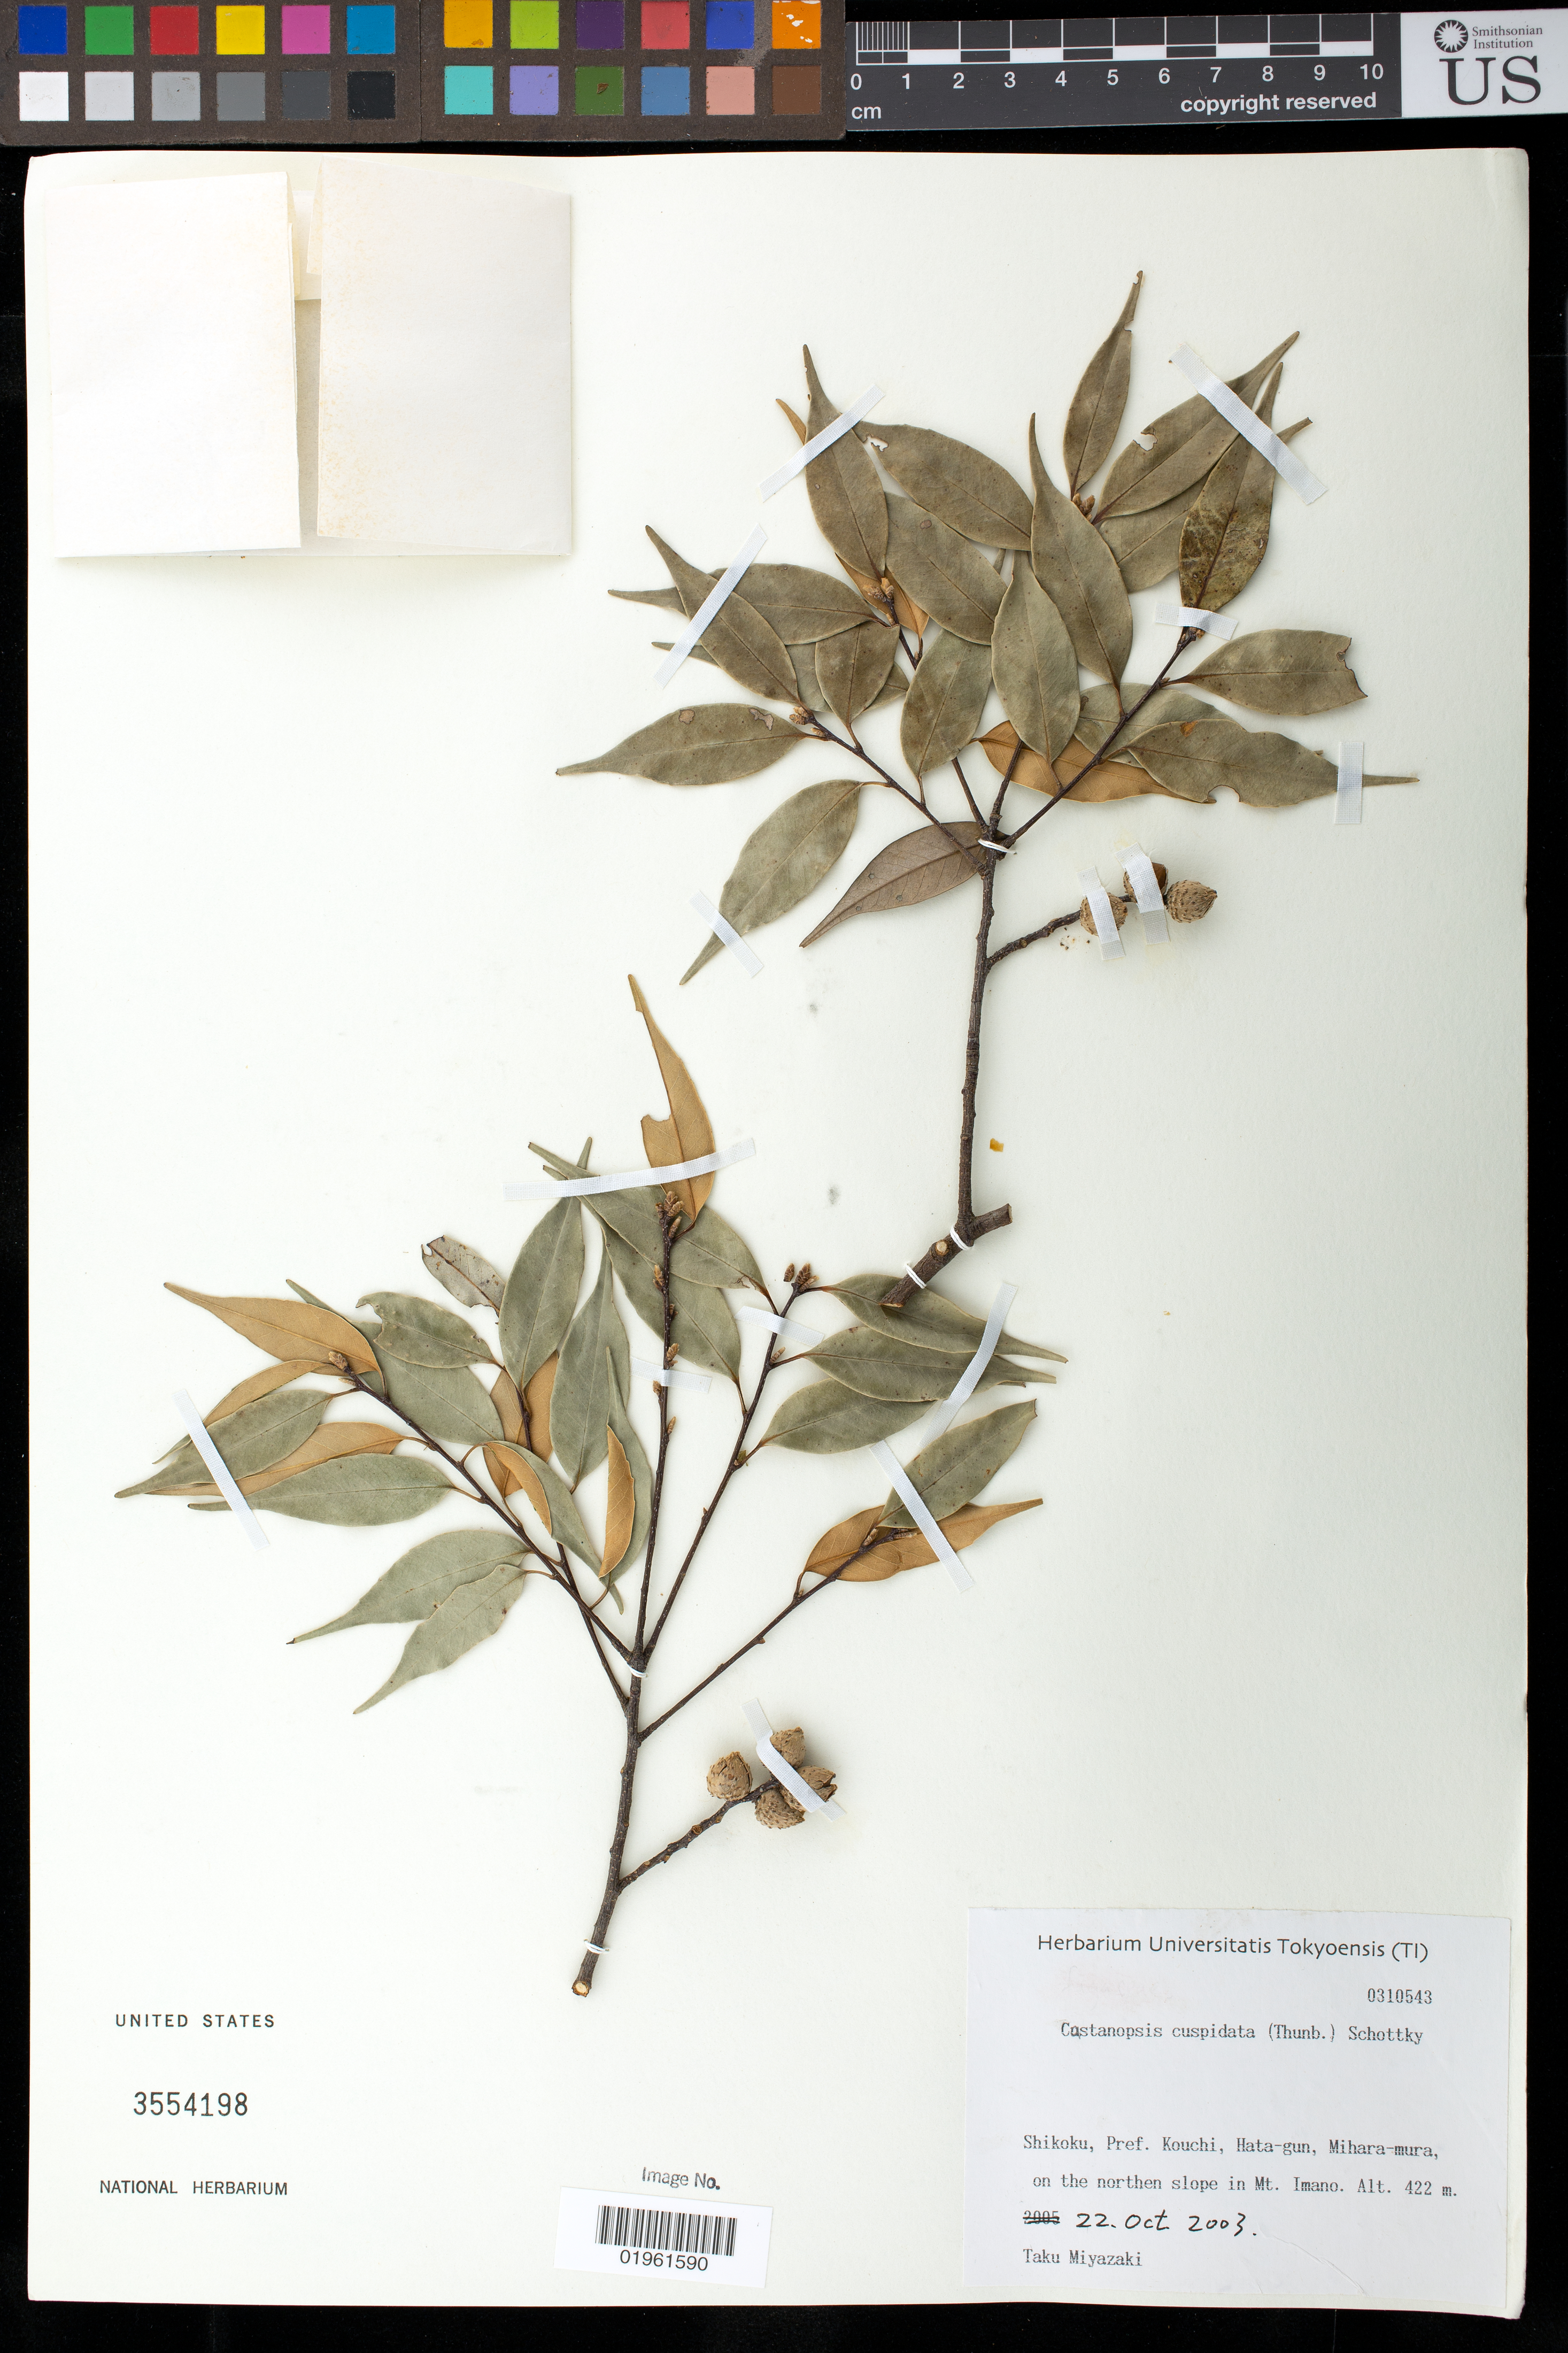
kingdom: Plantae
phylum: Tracheophyta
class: Magnoliopsida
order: Fagales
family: Fagaceae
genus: Castanopsis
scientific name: Castanopsis cuspidata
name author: (Thunb.) Schottky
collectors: T. Miyazaki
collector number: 0310543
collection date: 2003-10-22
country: Japan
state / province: Koti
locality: Shikoku, Pref. Kochi, Hata-gun, Mihara-mura, Mt. Imano. On northern slope.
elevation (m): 422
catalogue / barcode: US 3554198